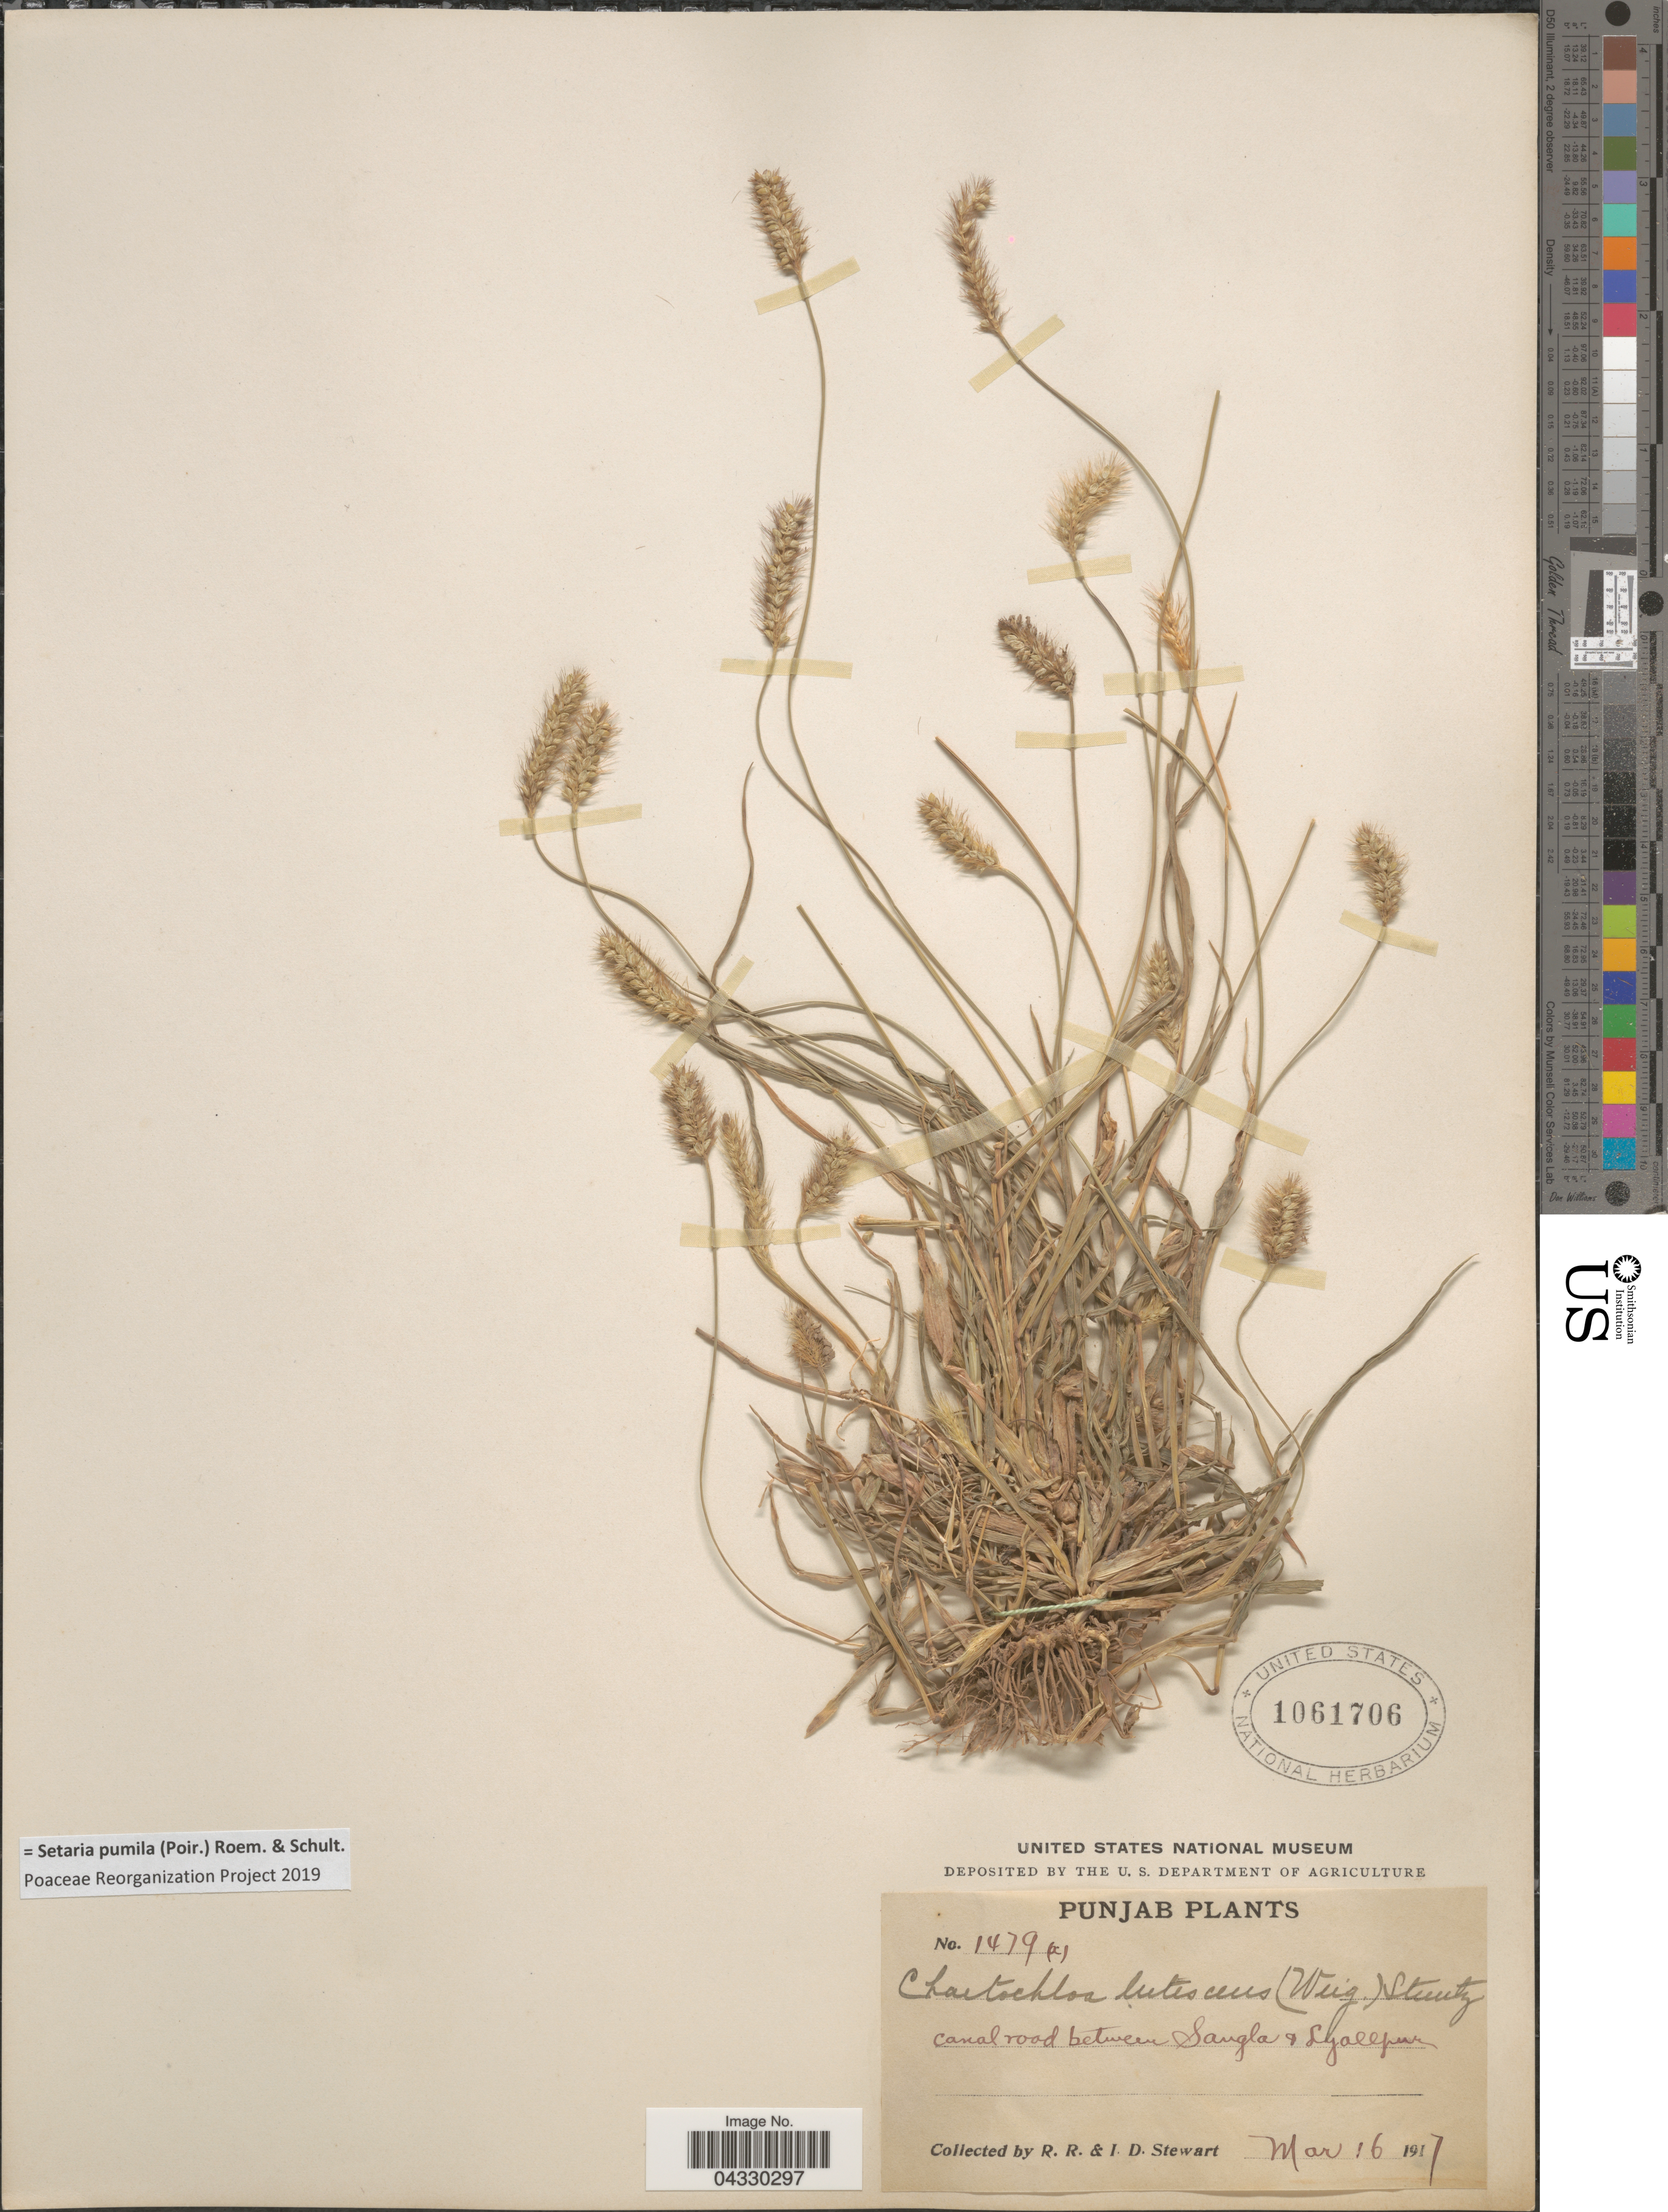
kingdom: Plantae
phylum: Tracheophyta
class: Liliopsida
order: Poales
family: Poaceae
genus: Setaria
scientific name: Setaria pumila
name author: (Poir.) Roem. & Schult.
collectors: R. Stewart & I. Stewart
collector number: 1479(x)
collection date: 1917-03-16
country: Pakistan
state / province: Punjab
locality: Canal road between Sangla & Lyallpur.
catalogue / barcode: US 1061706